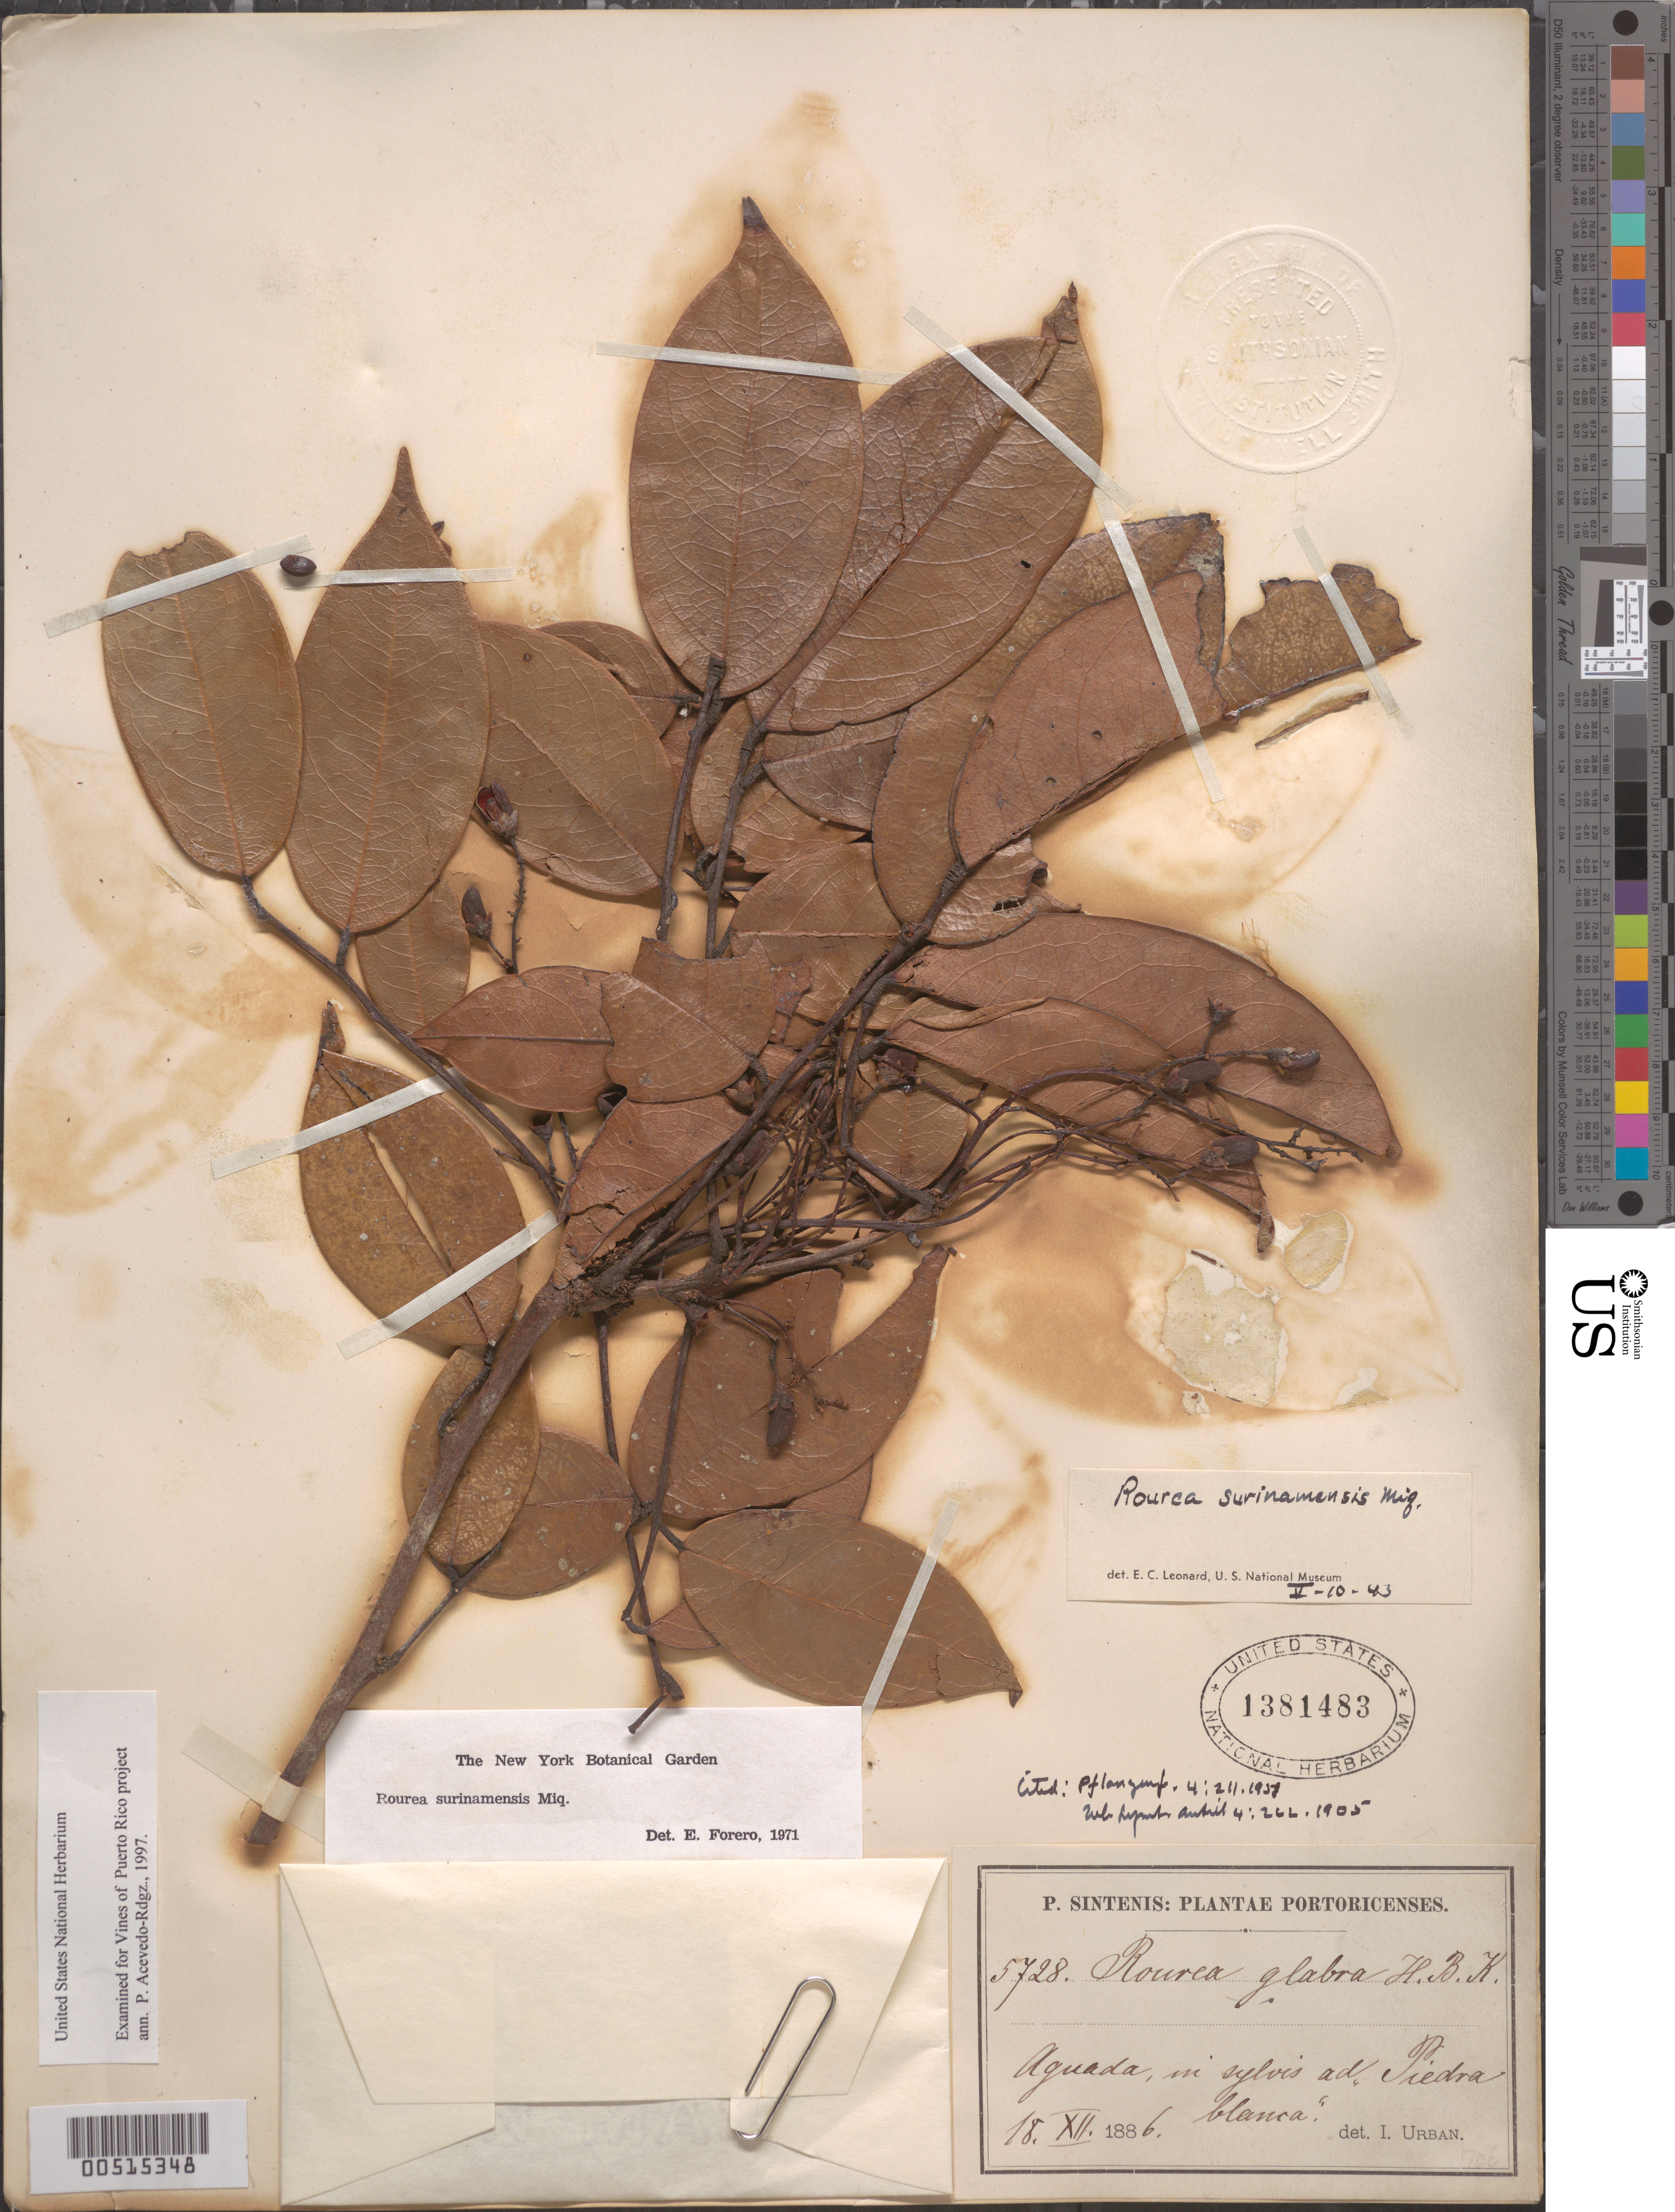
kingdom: Plantae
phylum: Tracheophyta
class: Magnoliopsida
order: Oxalidales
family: Connaraceae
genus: Rourea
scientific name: Rourea surinamensis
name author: Miq.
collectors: P. Sintenis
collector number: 5728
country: Puerto Rico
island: Greater Antilles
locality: Aguada. In sylvis ad "Piedra Blanca".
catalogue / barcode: US 1381483